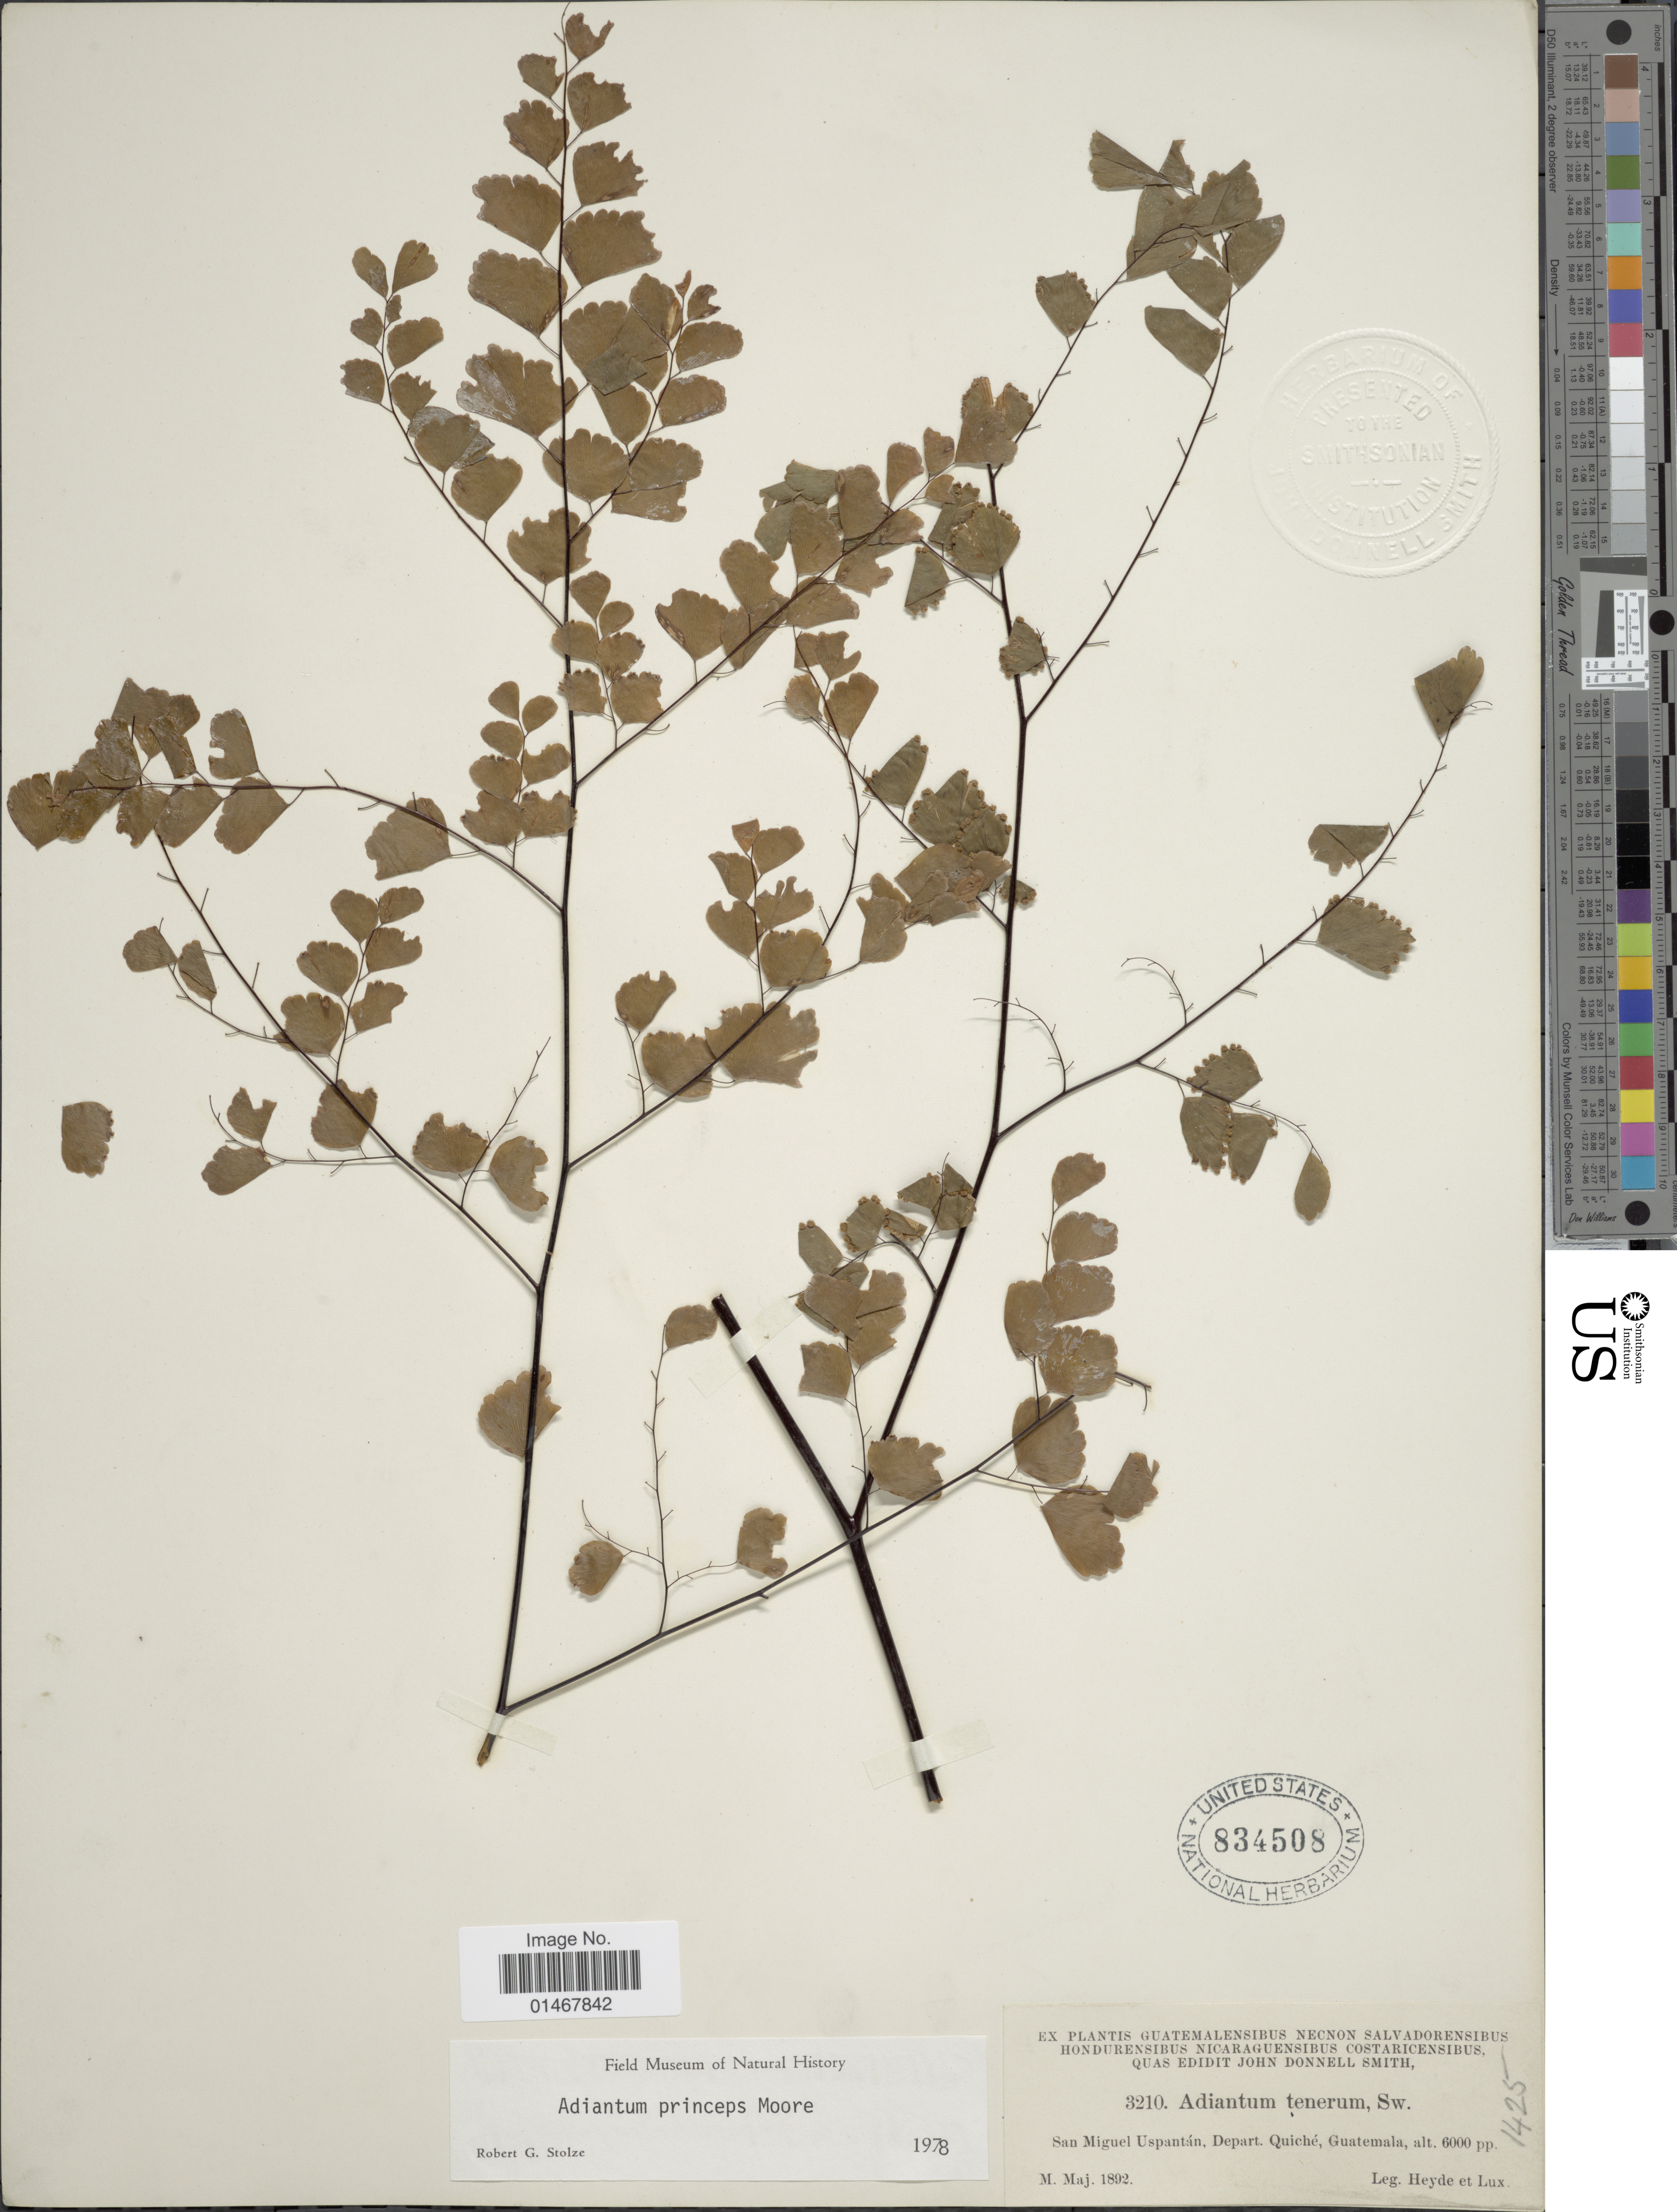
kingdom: Plantae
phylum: Tracheophyta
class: Polypodiopsida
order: Polypodiales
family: Pteridaceae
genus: Adiantum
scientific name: Adiantum princeps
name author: T. Moore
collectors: Heyde & Lux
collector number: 3210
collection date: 1892-05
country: Guatemala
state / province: El Quiché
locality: San Miguel Uspantán, Depart Quiché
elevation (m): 1829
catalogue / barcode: US 834508